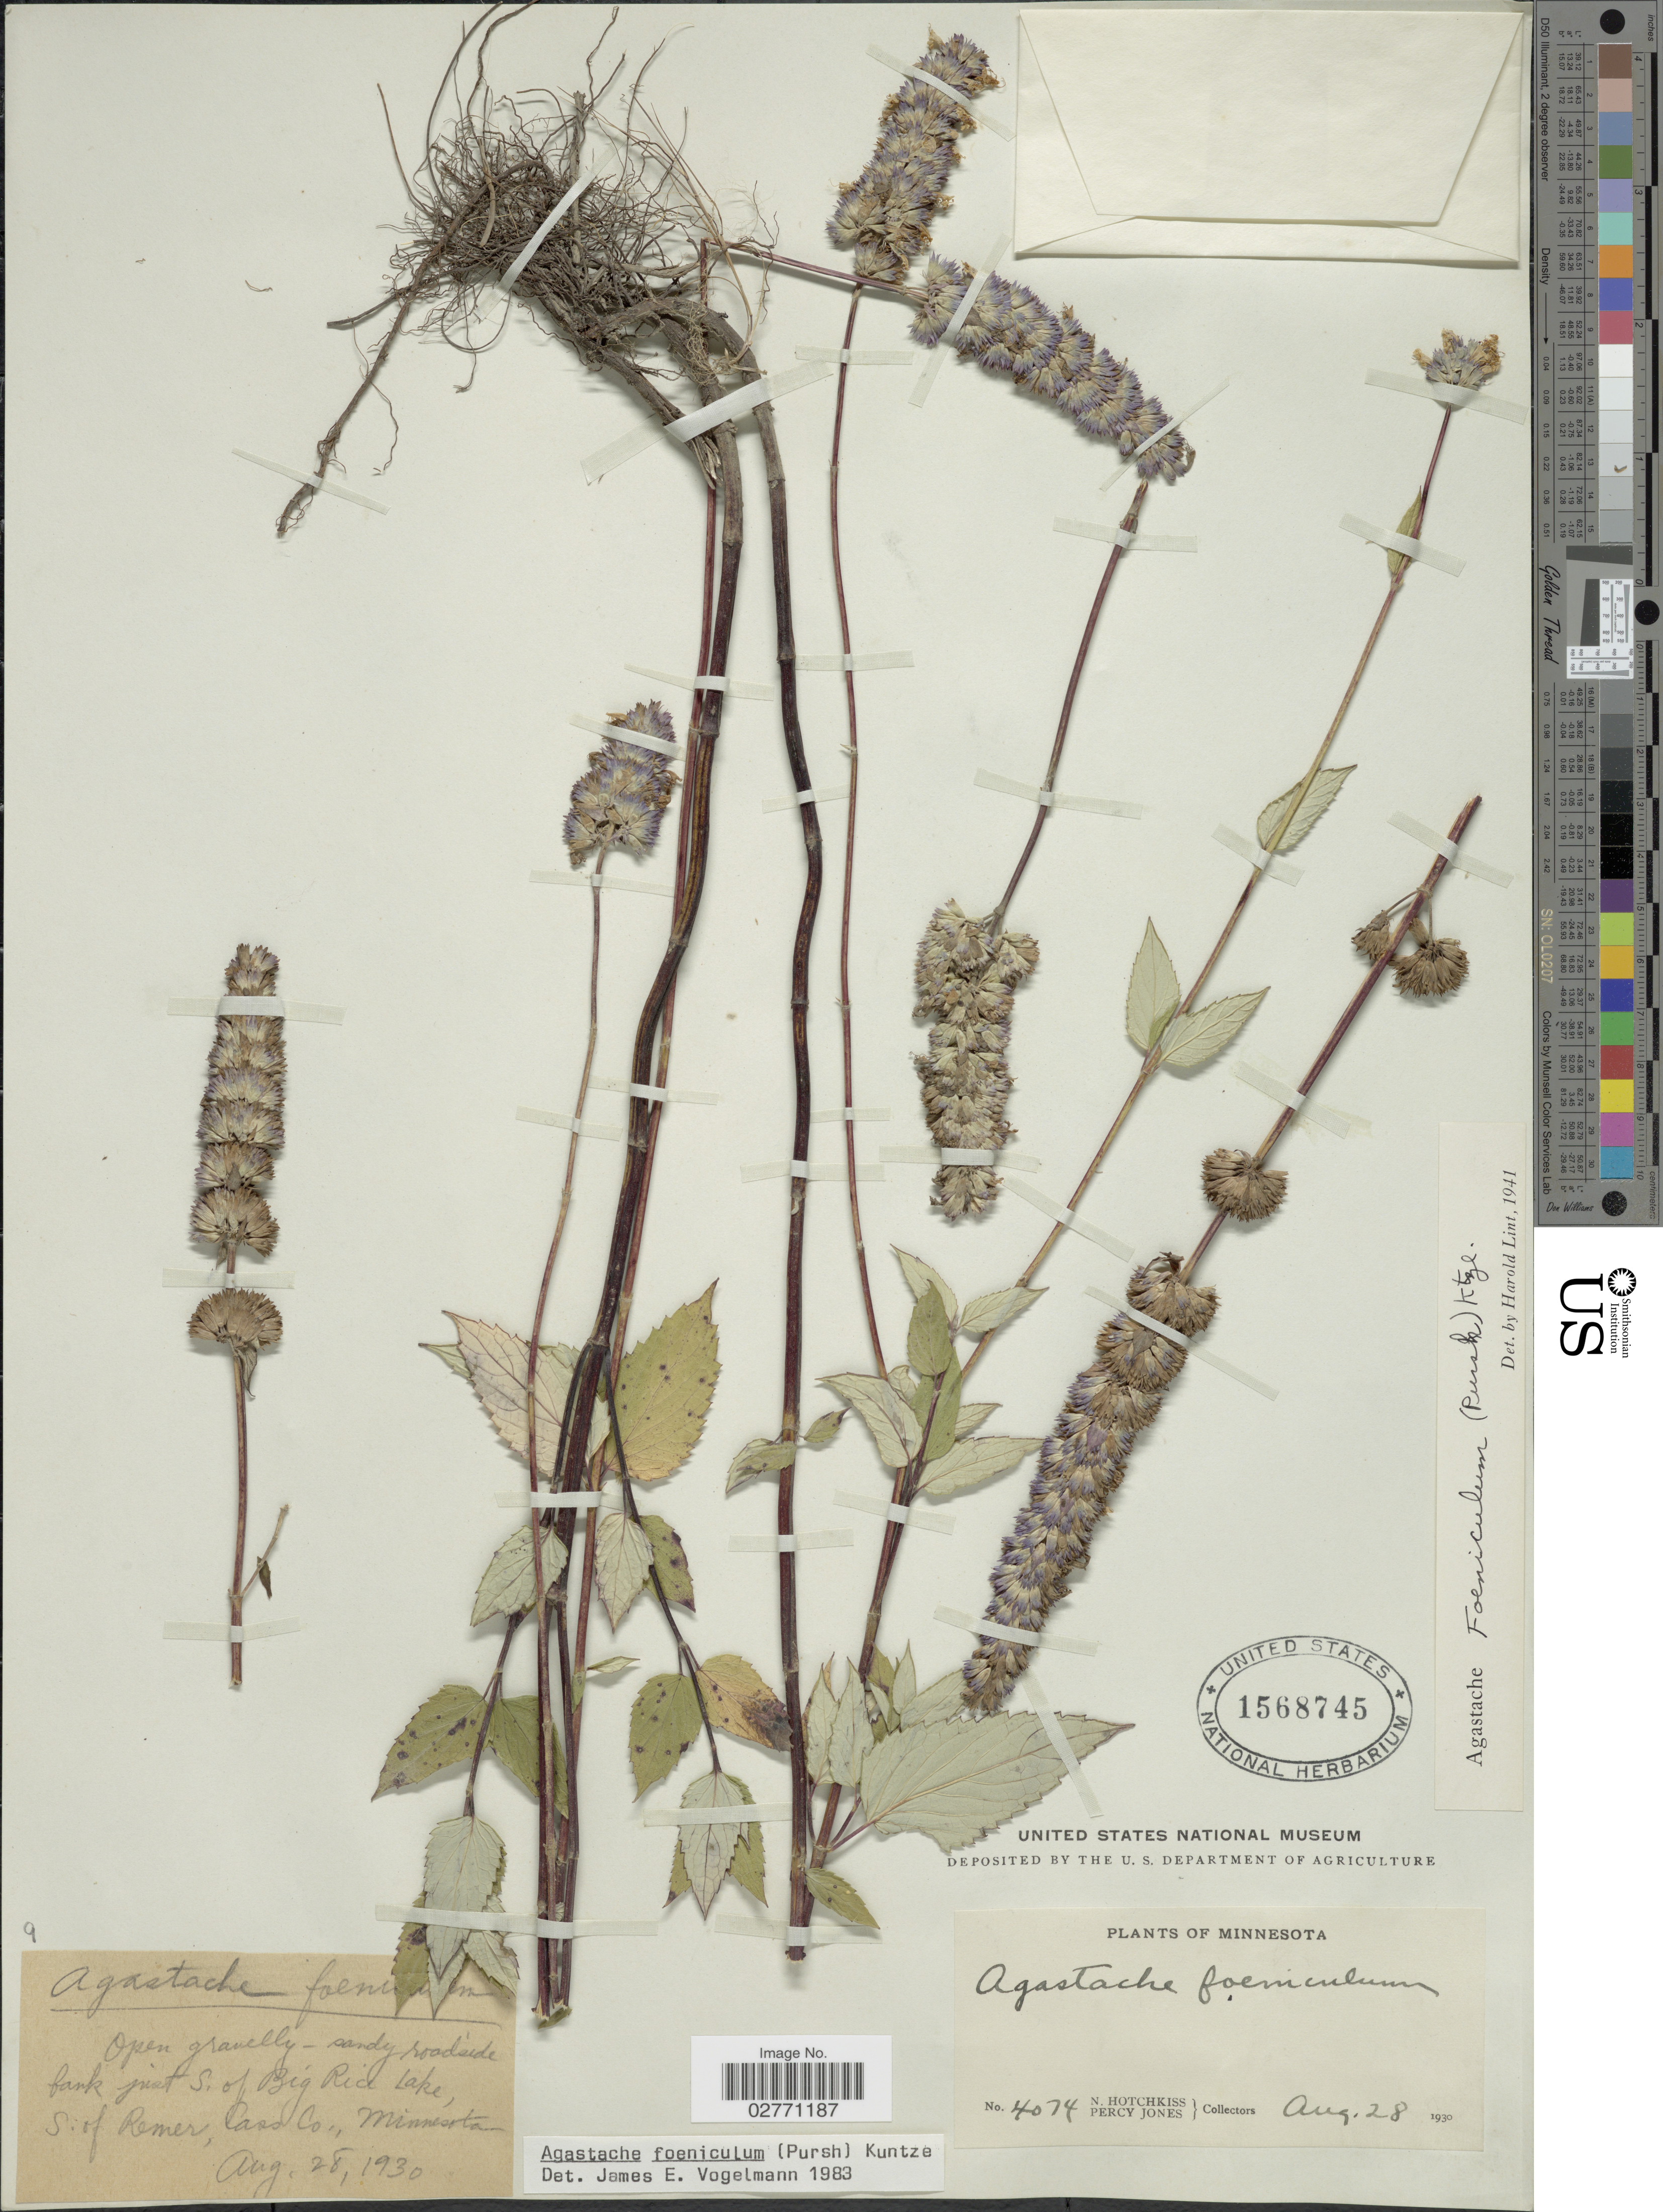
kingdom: Plantae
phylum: Tracheophyta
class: Magnoliopsida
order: Lamiales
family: Lamiaceae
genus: Agastache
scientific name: Agastache foeniculum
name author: (Pursh) Kuntze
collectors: N. Hotchkiss & P. Jones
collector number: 4074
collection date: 1930-08-28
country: United States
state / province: Minnesota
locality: Open gravelly - sandy roadside bank just S. of Big Rice Lake, S. of Remer, Cass Co.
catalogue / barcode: US 1568745